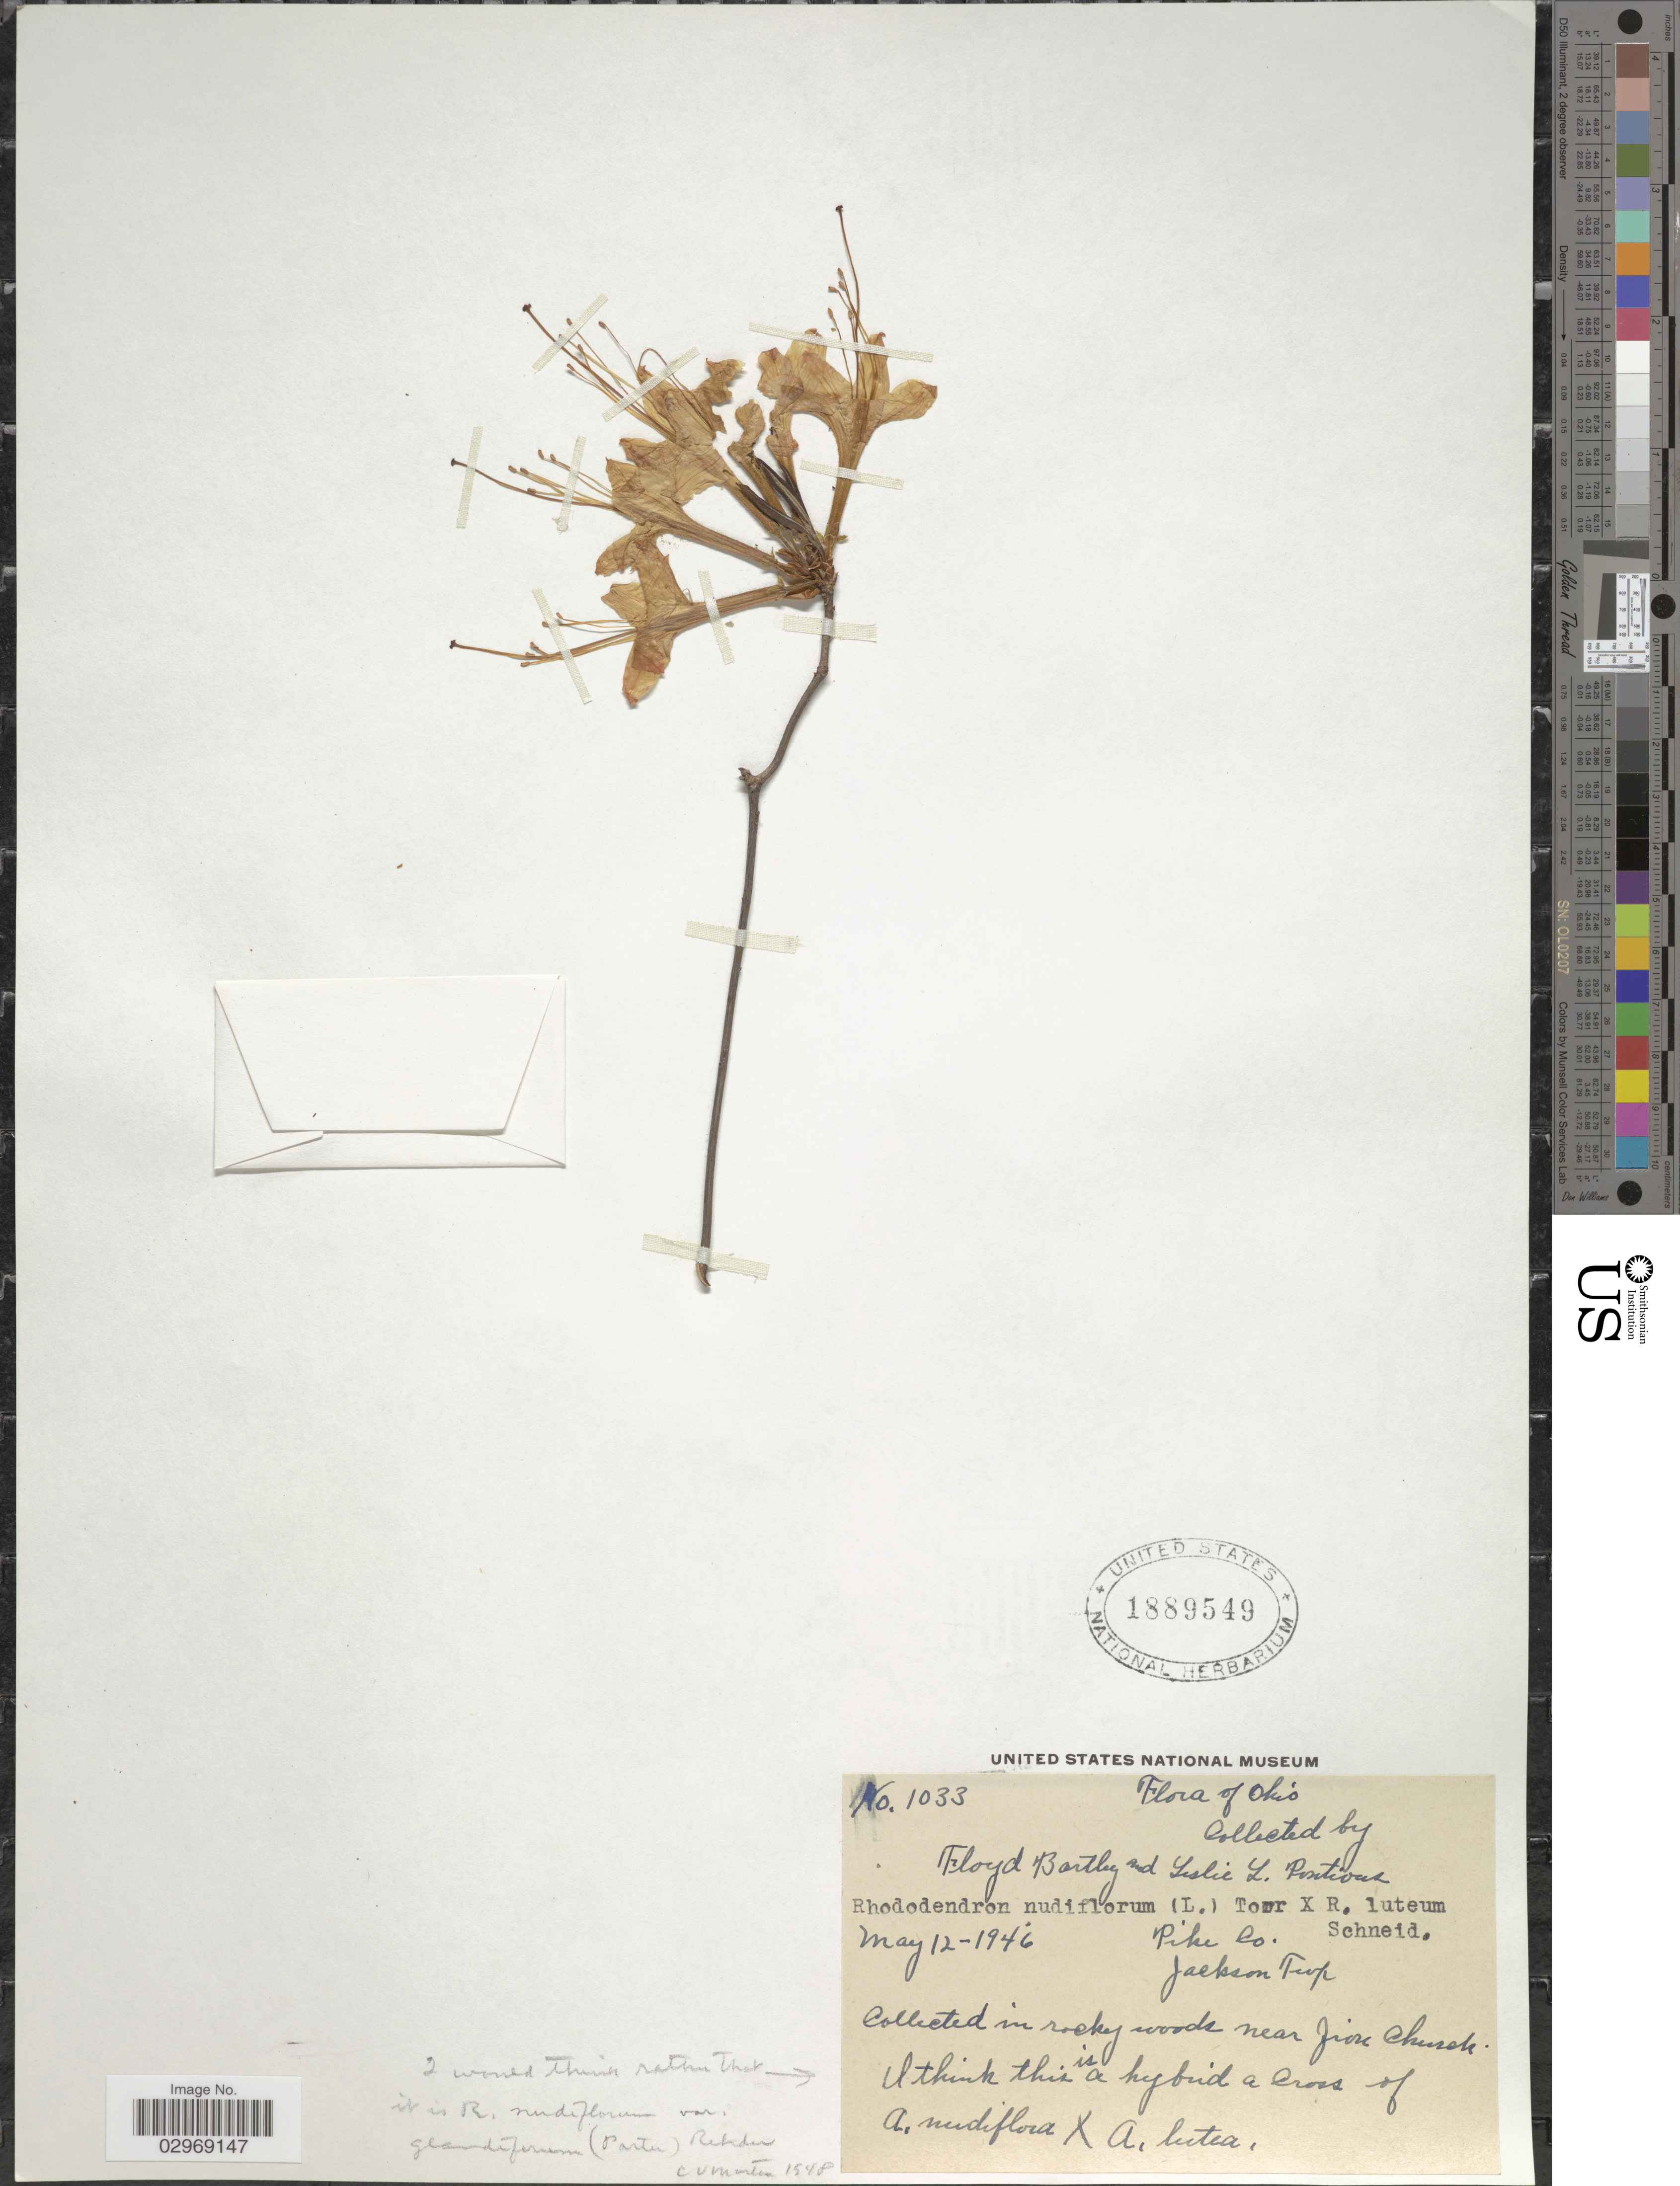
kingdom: Plantae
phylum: Tracheophyta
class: Magnoliopsida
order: Ericales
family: Ericaceae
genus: Rhododendron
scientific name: Rhododendron nudiflorum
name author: Torr.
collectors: F. Bartley & L. L. Pontious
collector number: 1033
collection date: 1946-05-12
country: United States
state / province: Ohio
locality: Pike Co. Jackson Twp. In rocky woods near Zion Church.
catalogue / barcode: US 1889549